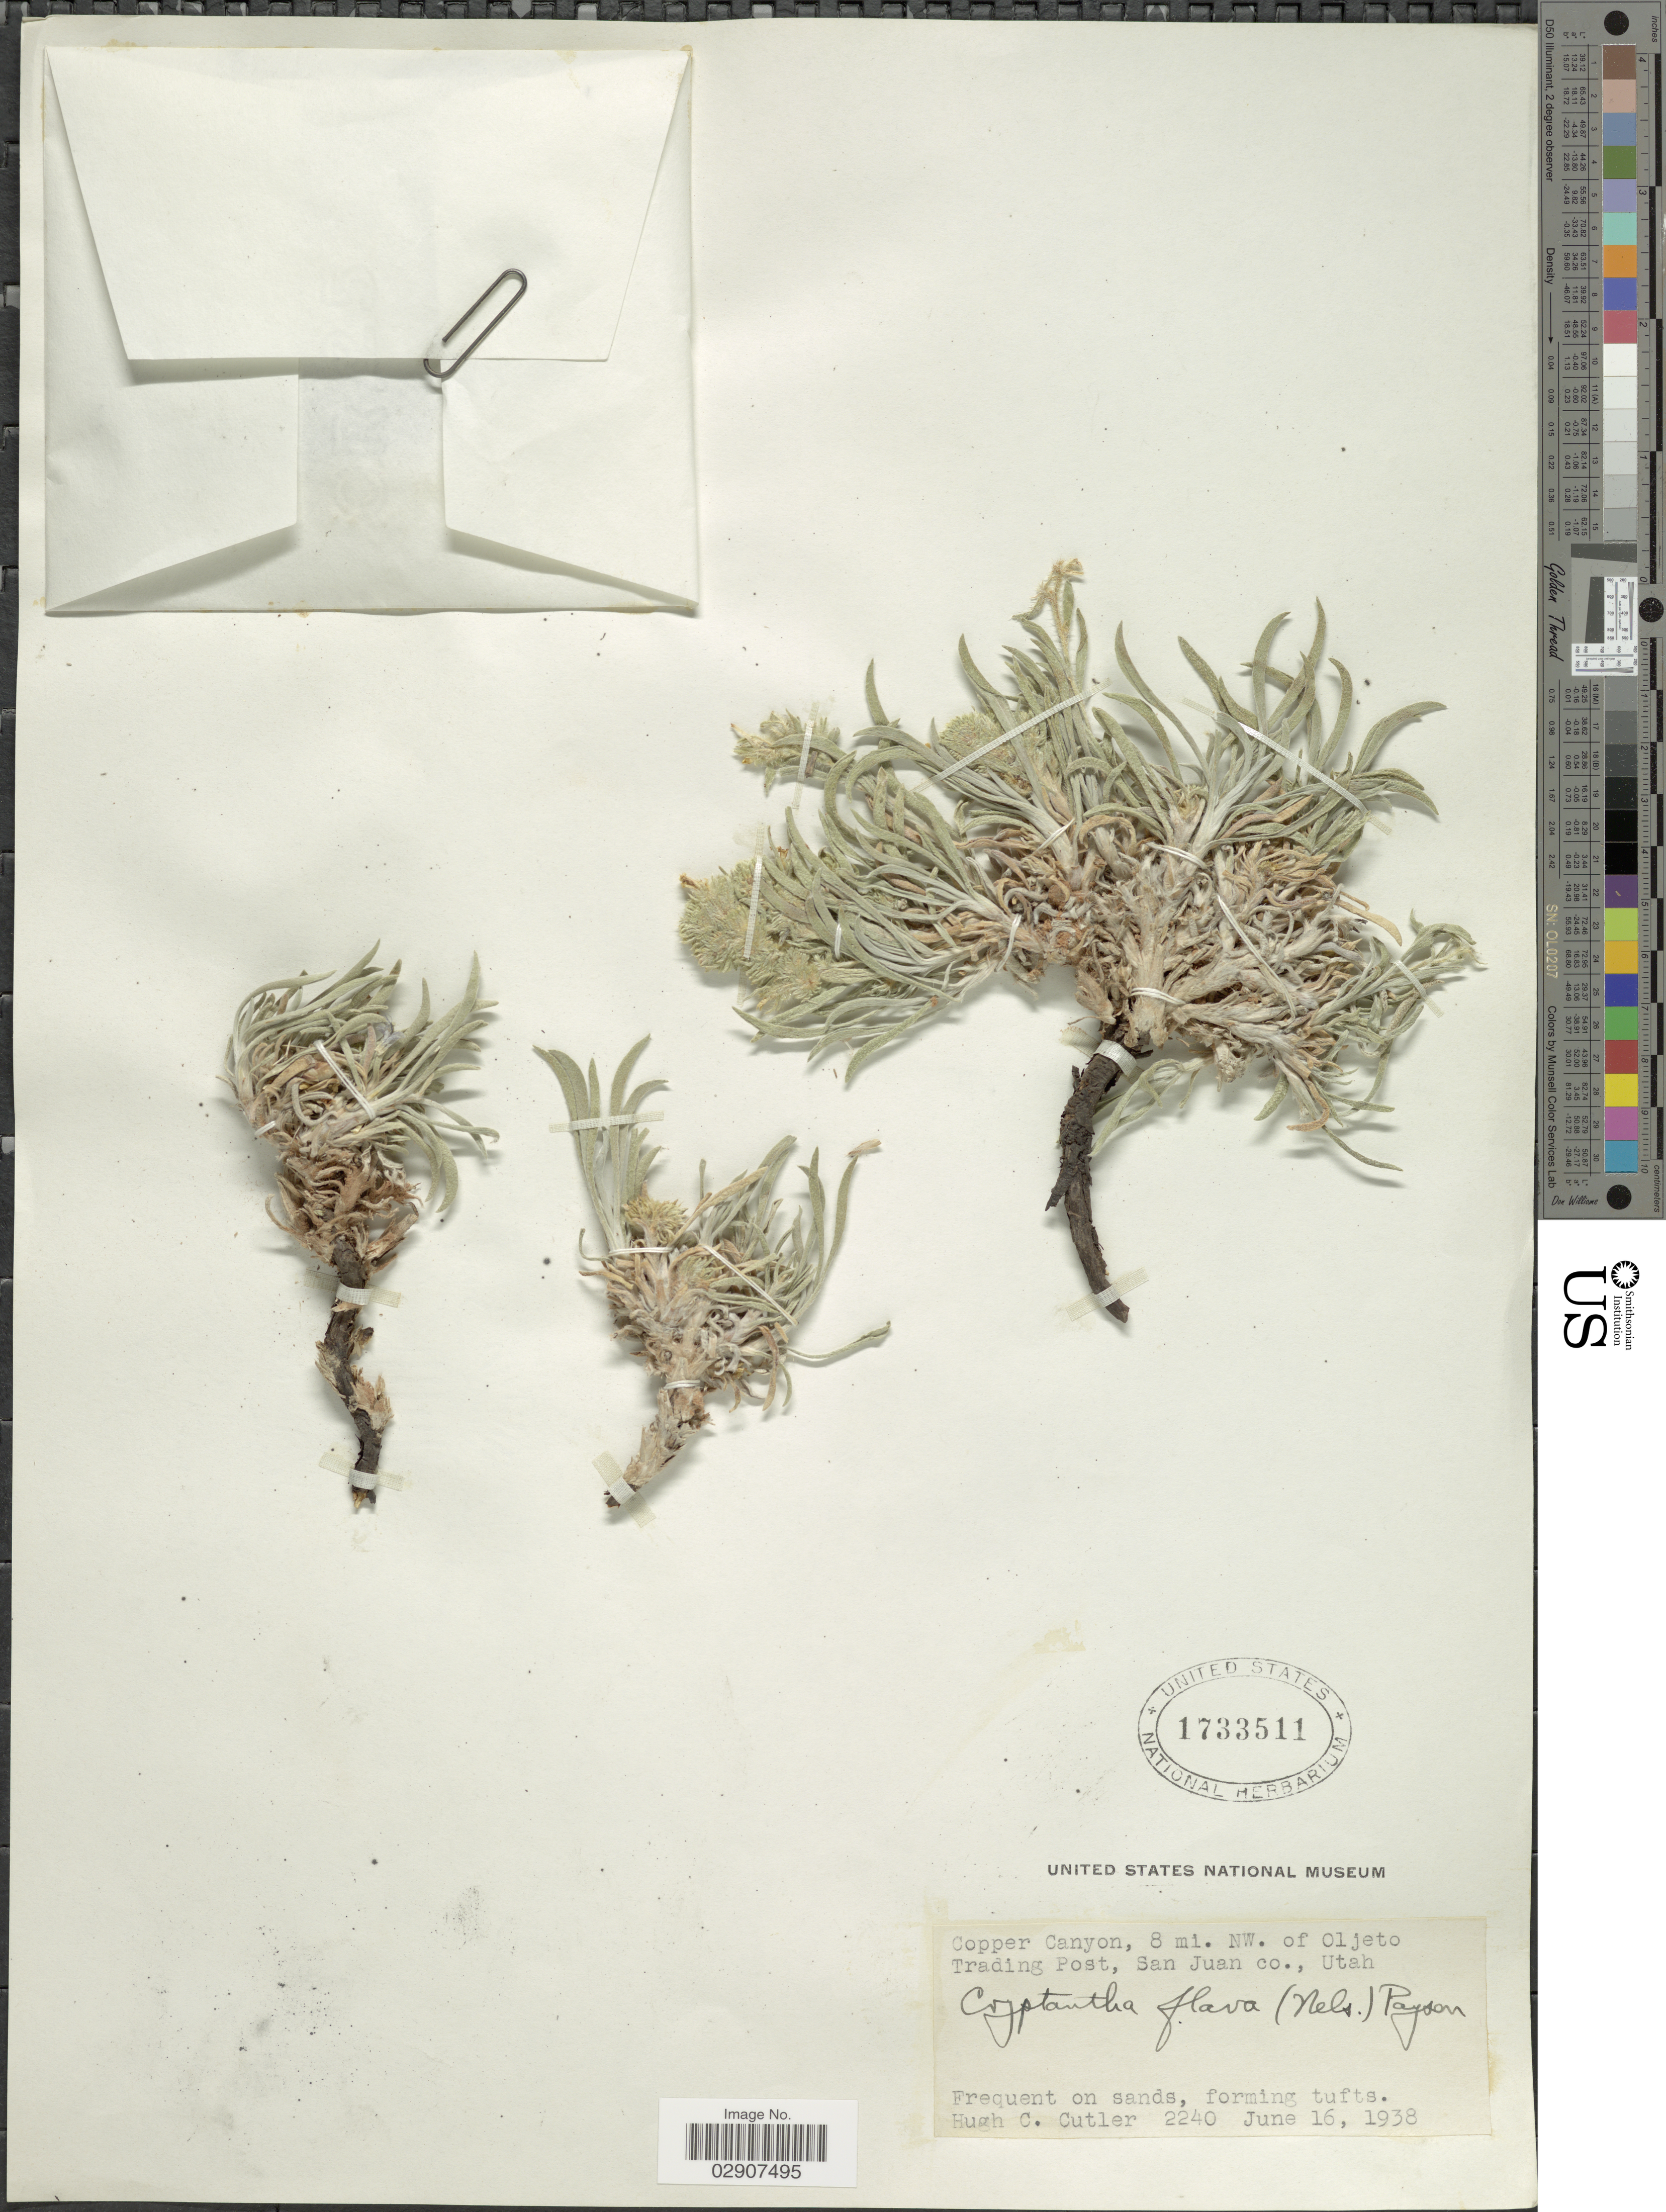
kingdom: Plantae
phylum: Tracheophyta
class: Magnoliopsida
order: Boraginales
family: Boraginaceae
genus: Cryptantha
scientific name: Cryptantha flava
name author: (A. Nelson) Payson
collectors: H. C. Cutler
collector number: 2240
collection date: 1938-06-16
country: United States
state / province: Utah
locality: Copper Canyon, 8 mi. NW. of Oljeto Trading Post, San Juan Co., Utah.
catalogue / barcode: US 1733511